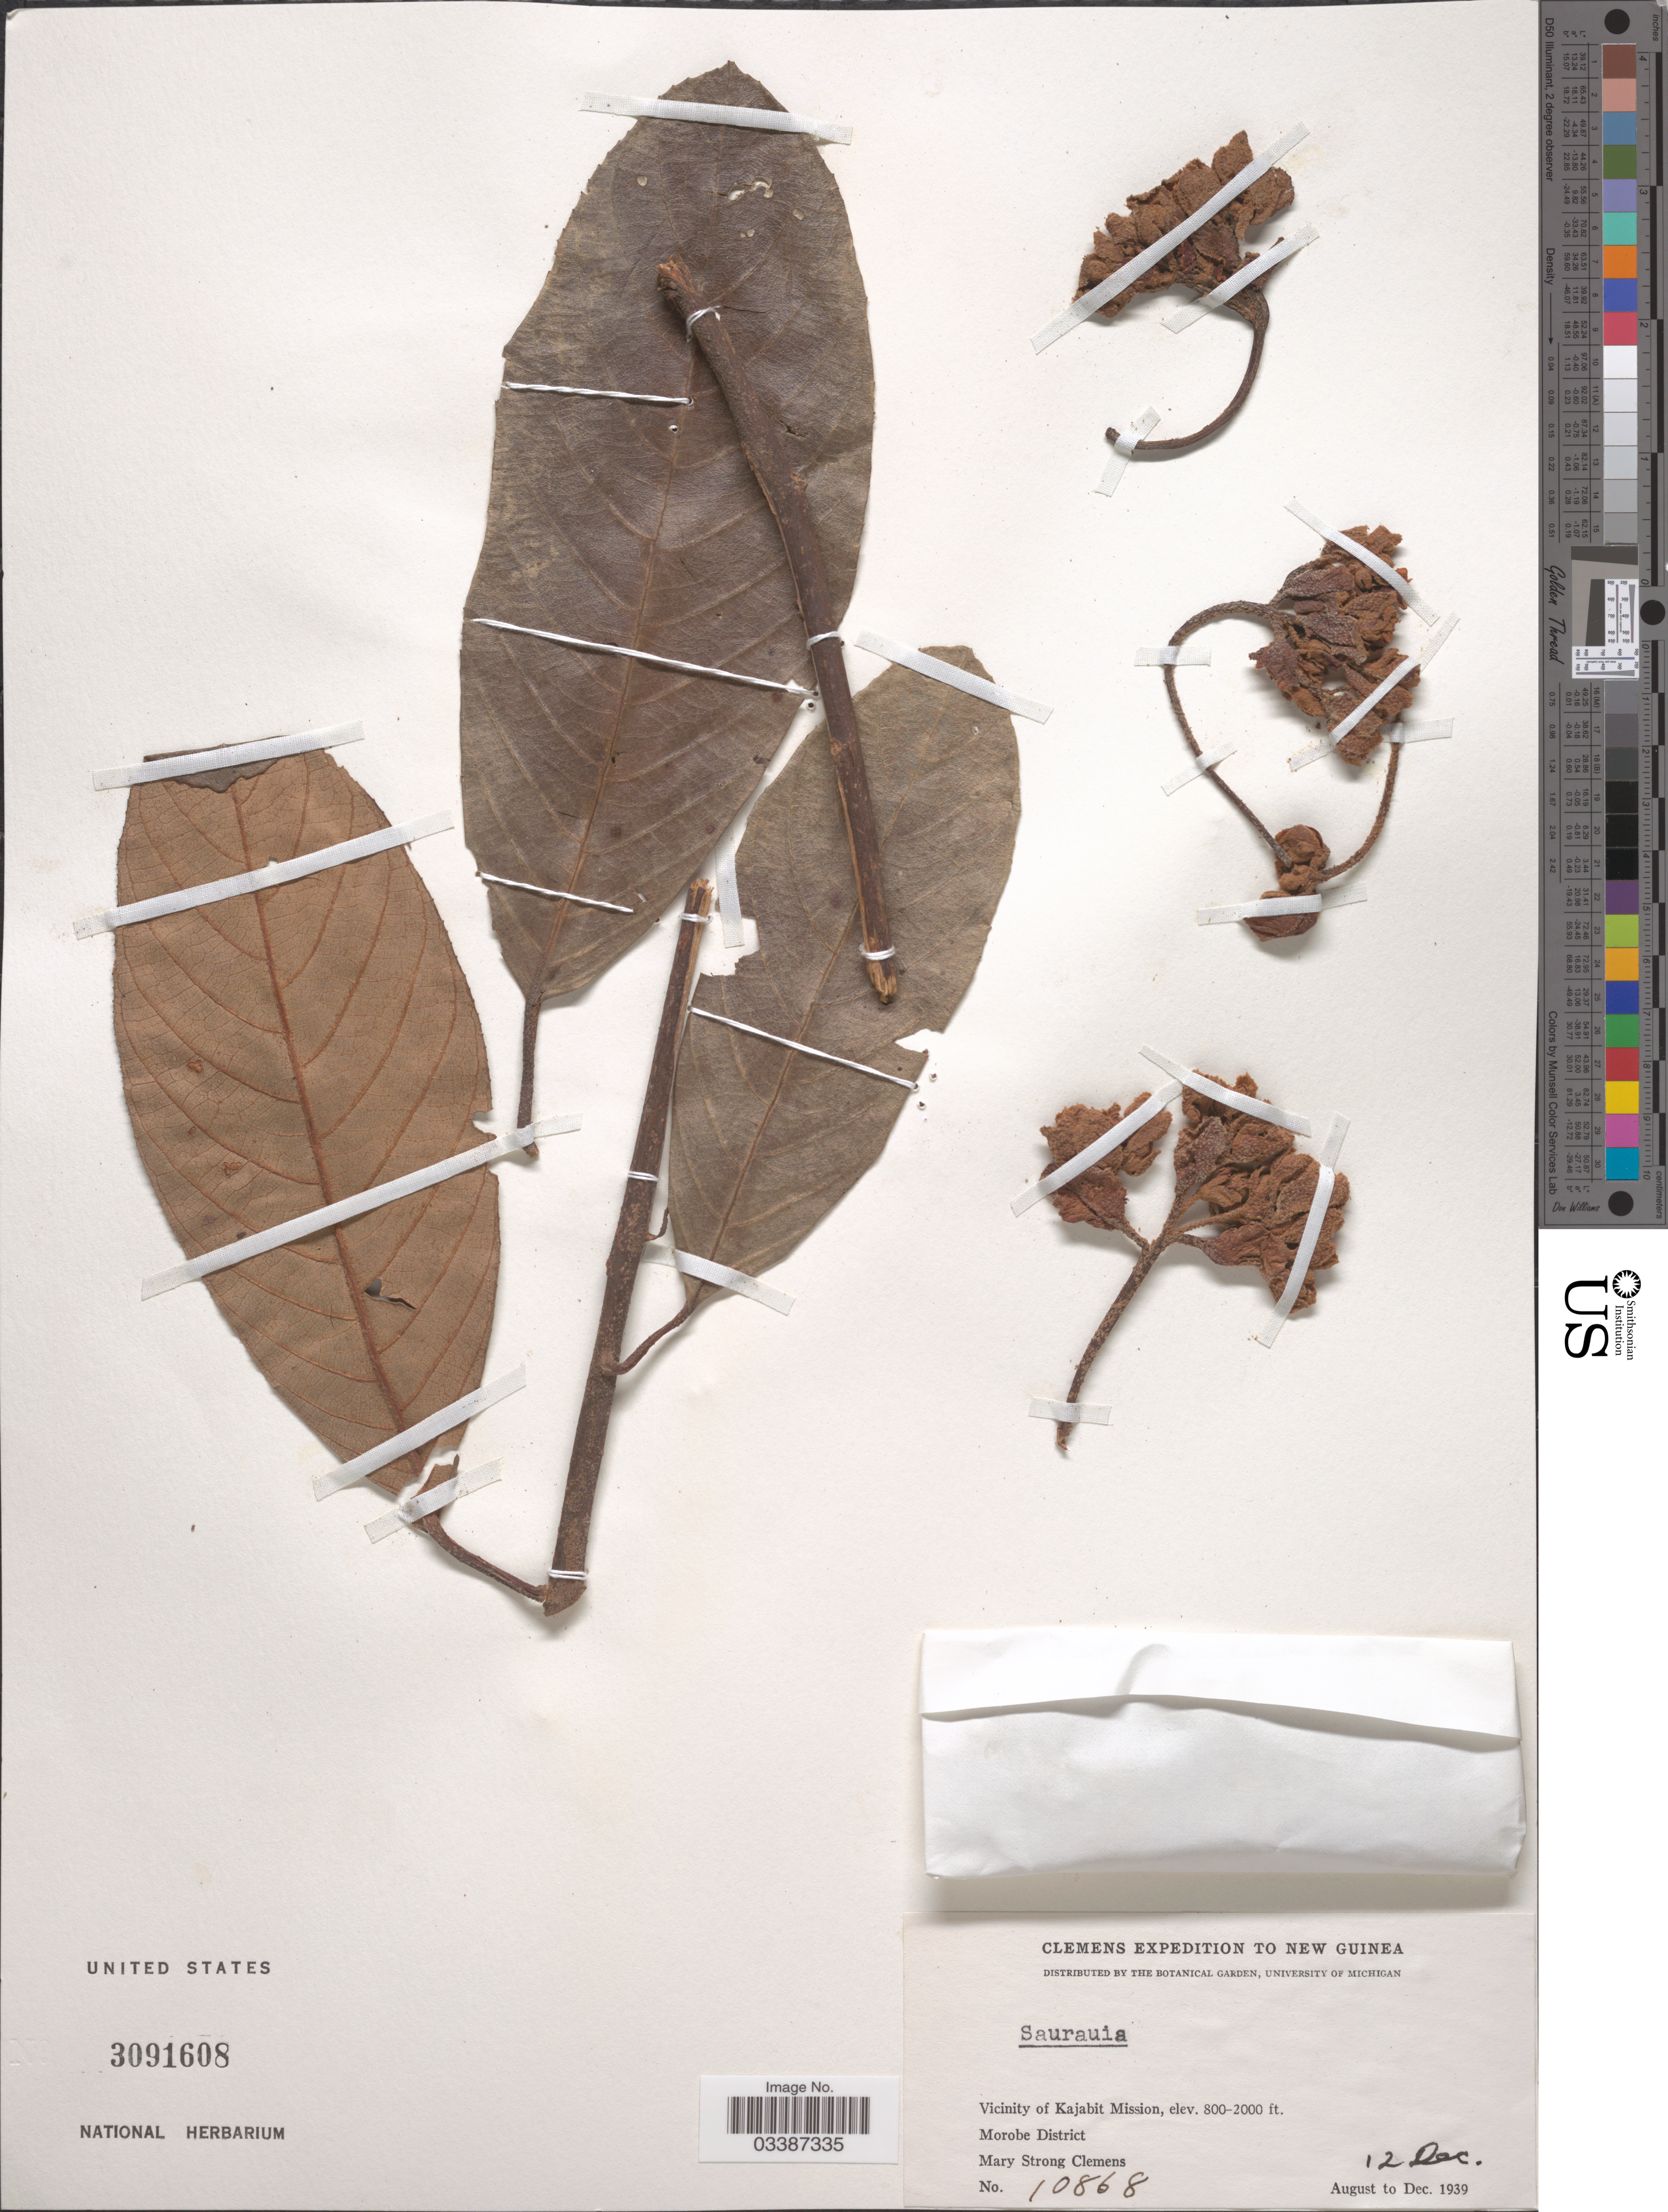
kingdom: Plantae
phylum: Tracheophyta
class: Magnoliopsida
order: Ericales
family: Actinidiaceae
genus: Saurauia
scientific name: Saurauia sp.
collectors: M. S. Clemens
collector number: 10868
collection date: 1939-12-12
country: Papua New Guinea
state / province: Morobe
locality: New Guinea. Vicinity of Kajabit Mission. Morobe District.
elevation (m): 244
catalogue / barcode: US 3091608